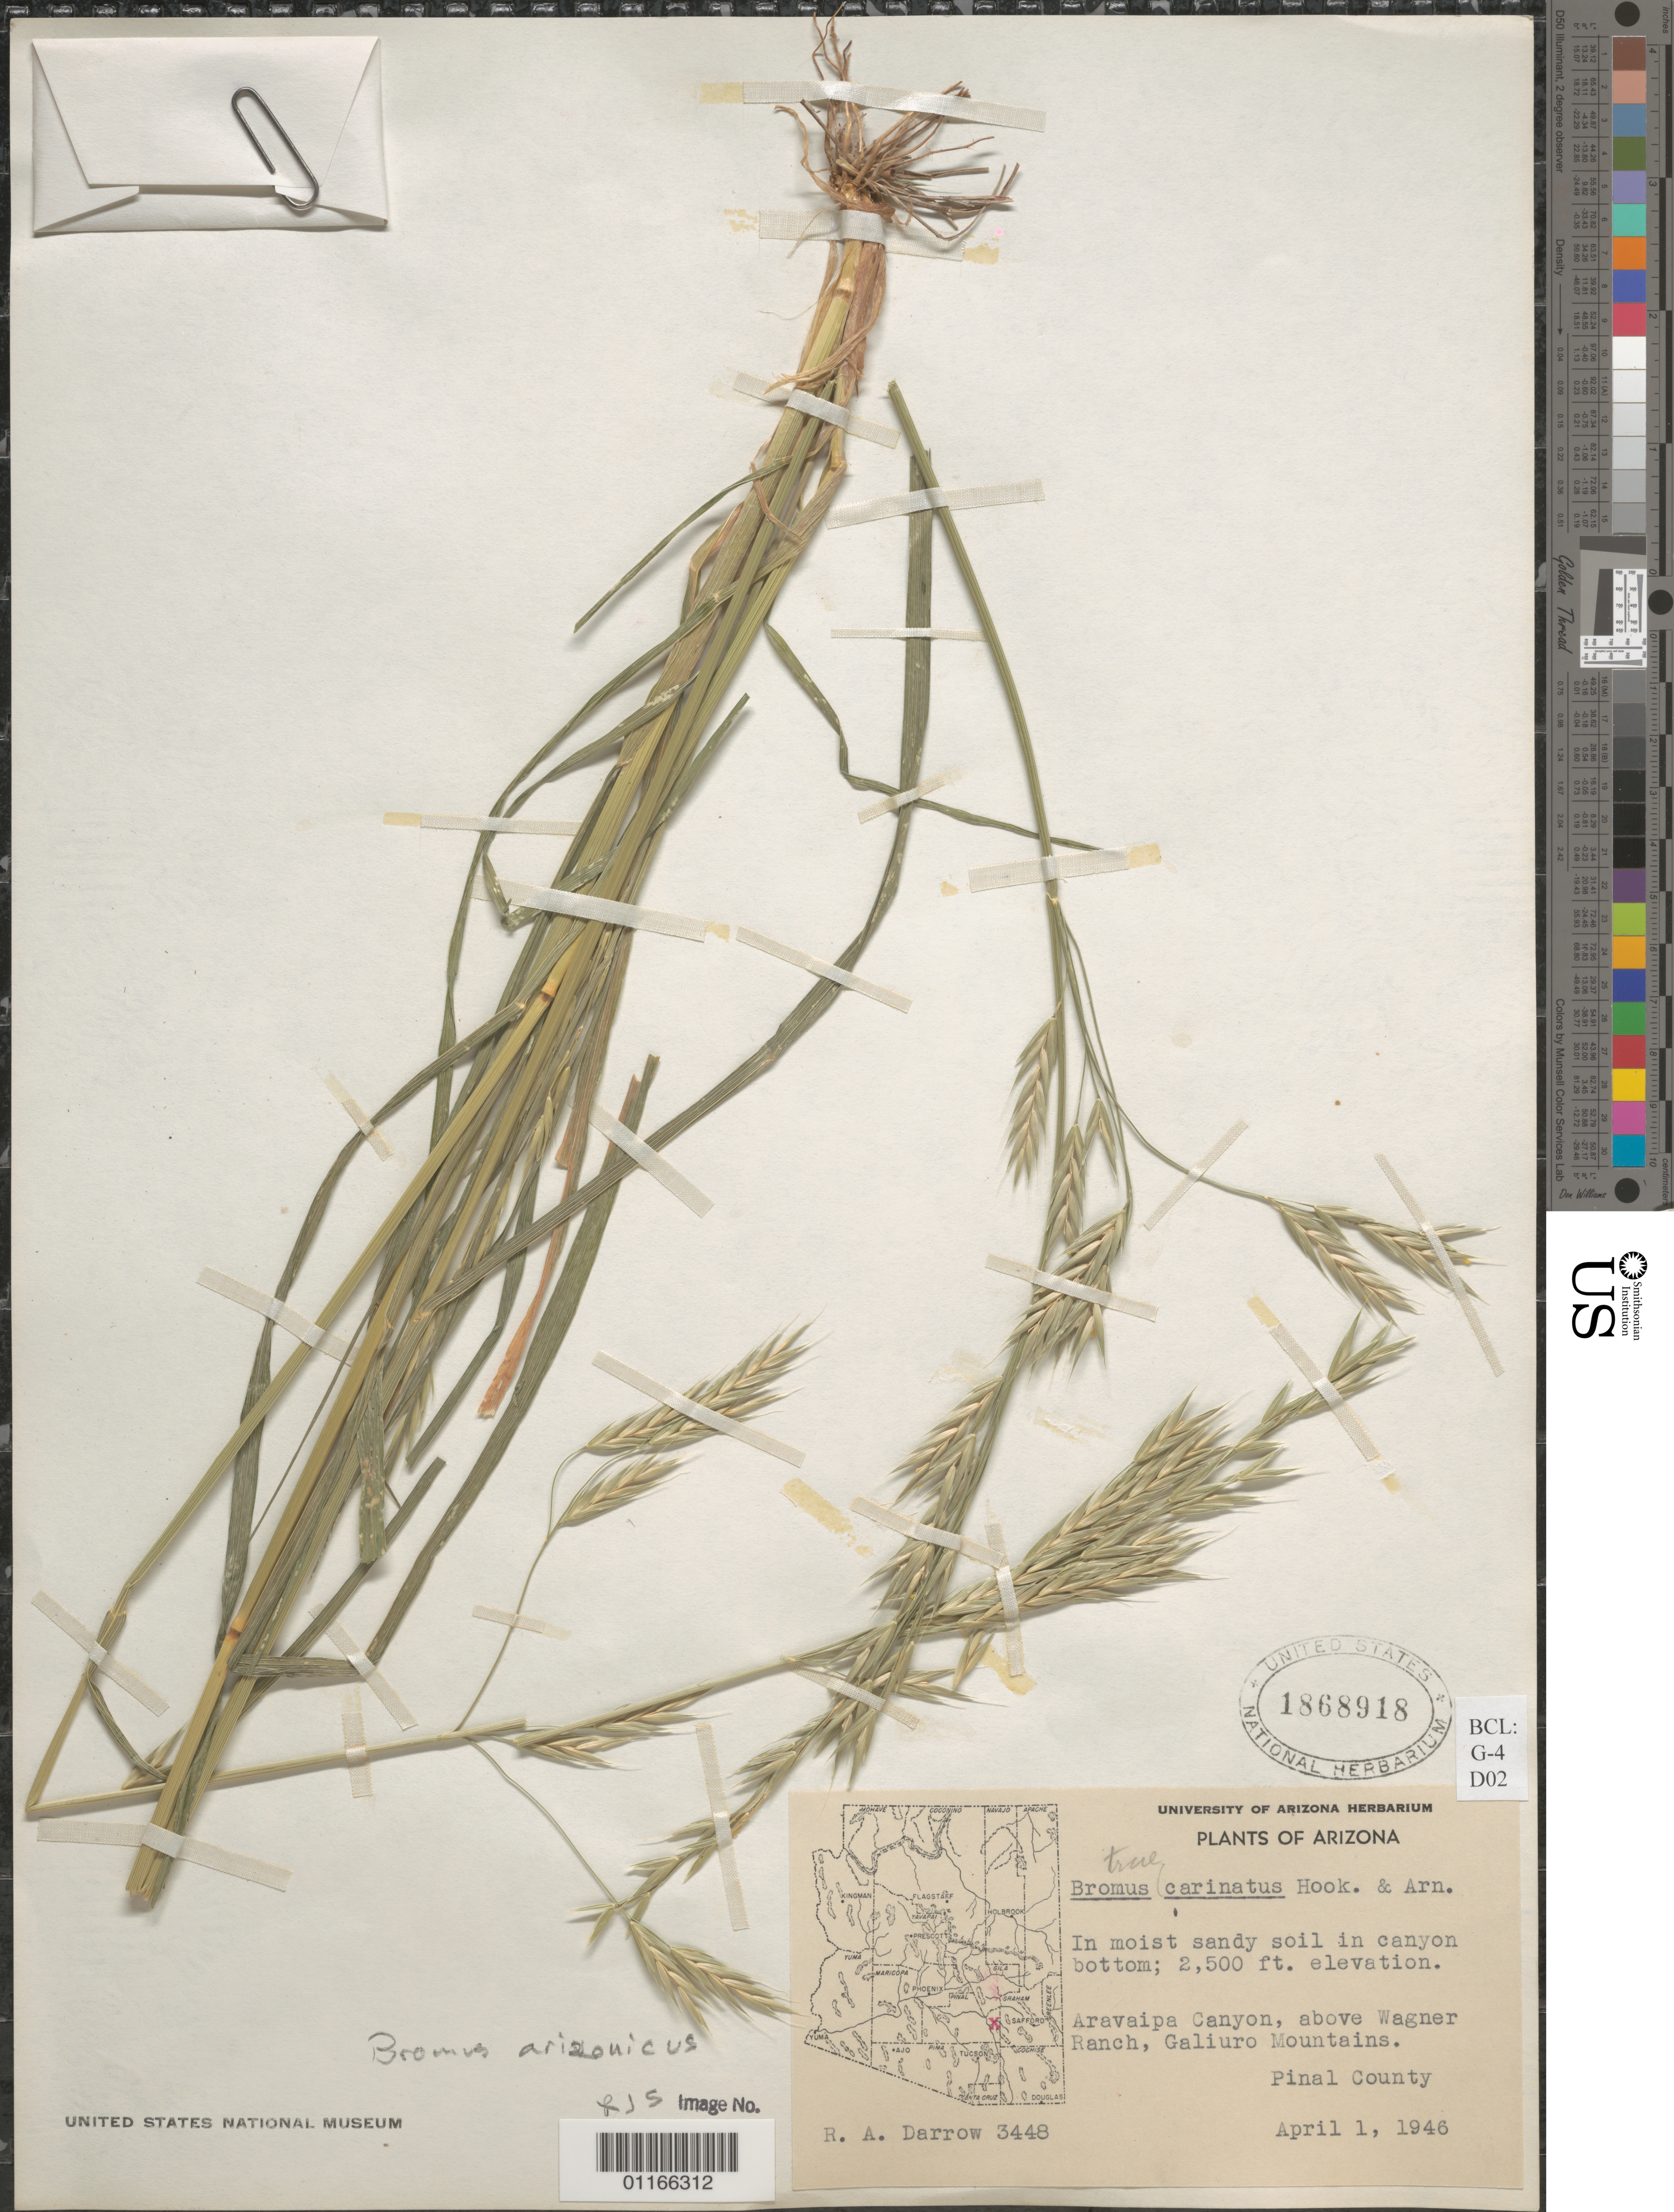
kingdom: Plantae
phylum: Tracheophyta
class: Liliopsida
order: Poales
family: Poaceae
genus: Bromus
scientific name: Bromus carinatus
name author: Hook. & Arn.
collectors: R. A. Darrow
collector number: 3448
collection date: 1946-04-01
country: United States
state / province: Arizona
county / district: Pinal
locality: Aravaipa Canyon, above Wagner Ranch, Galiuro Mountains.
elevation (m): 762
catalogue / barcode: US 1868918